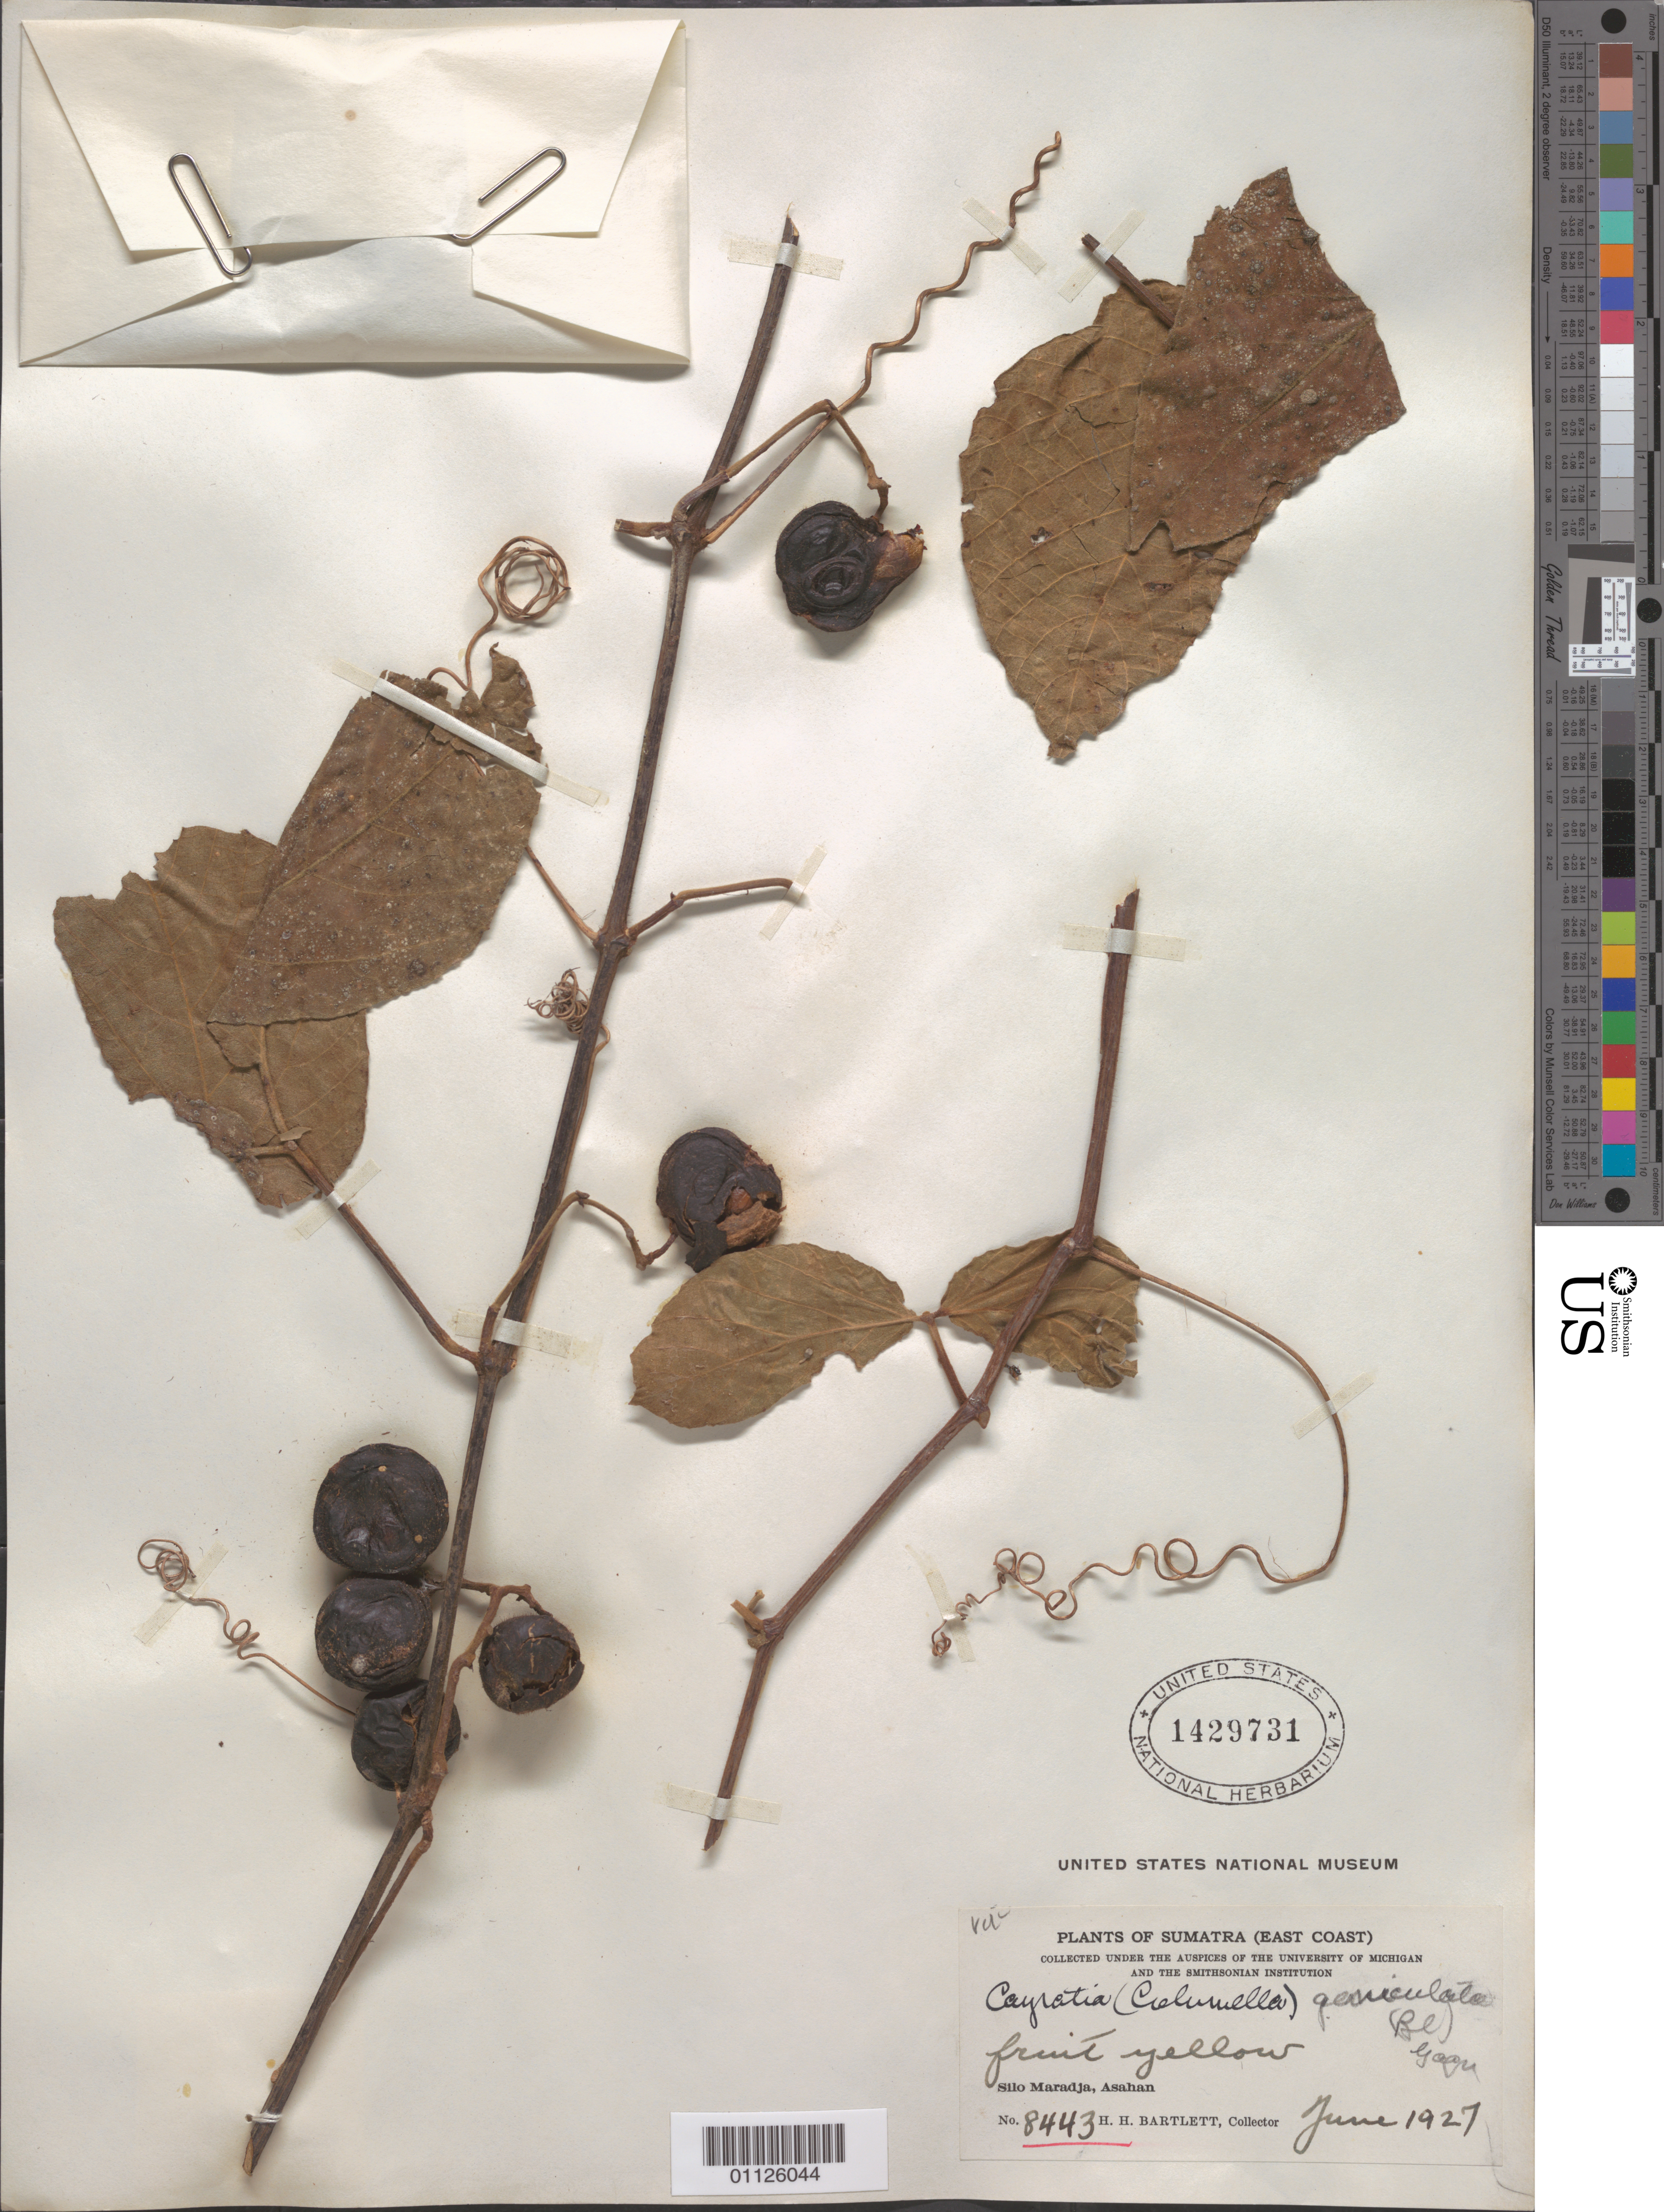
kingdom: Plantae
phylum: Tracheophyta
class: Magnoliopsida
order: Vitales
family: Vitaceae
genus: Cissus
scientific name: Cissus geniculata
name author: Blume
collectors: H. H. Bartlett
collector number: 8443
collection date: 1927-06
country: Indonesia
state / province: Sumatra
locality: E Coast. Silo Maradja, Asahan.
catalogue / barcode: US 1429731